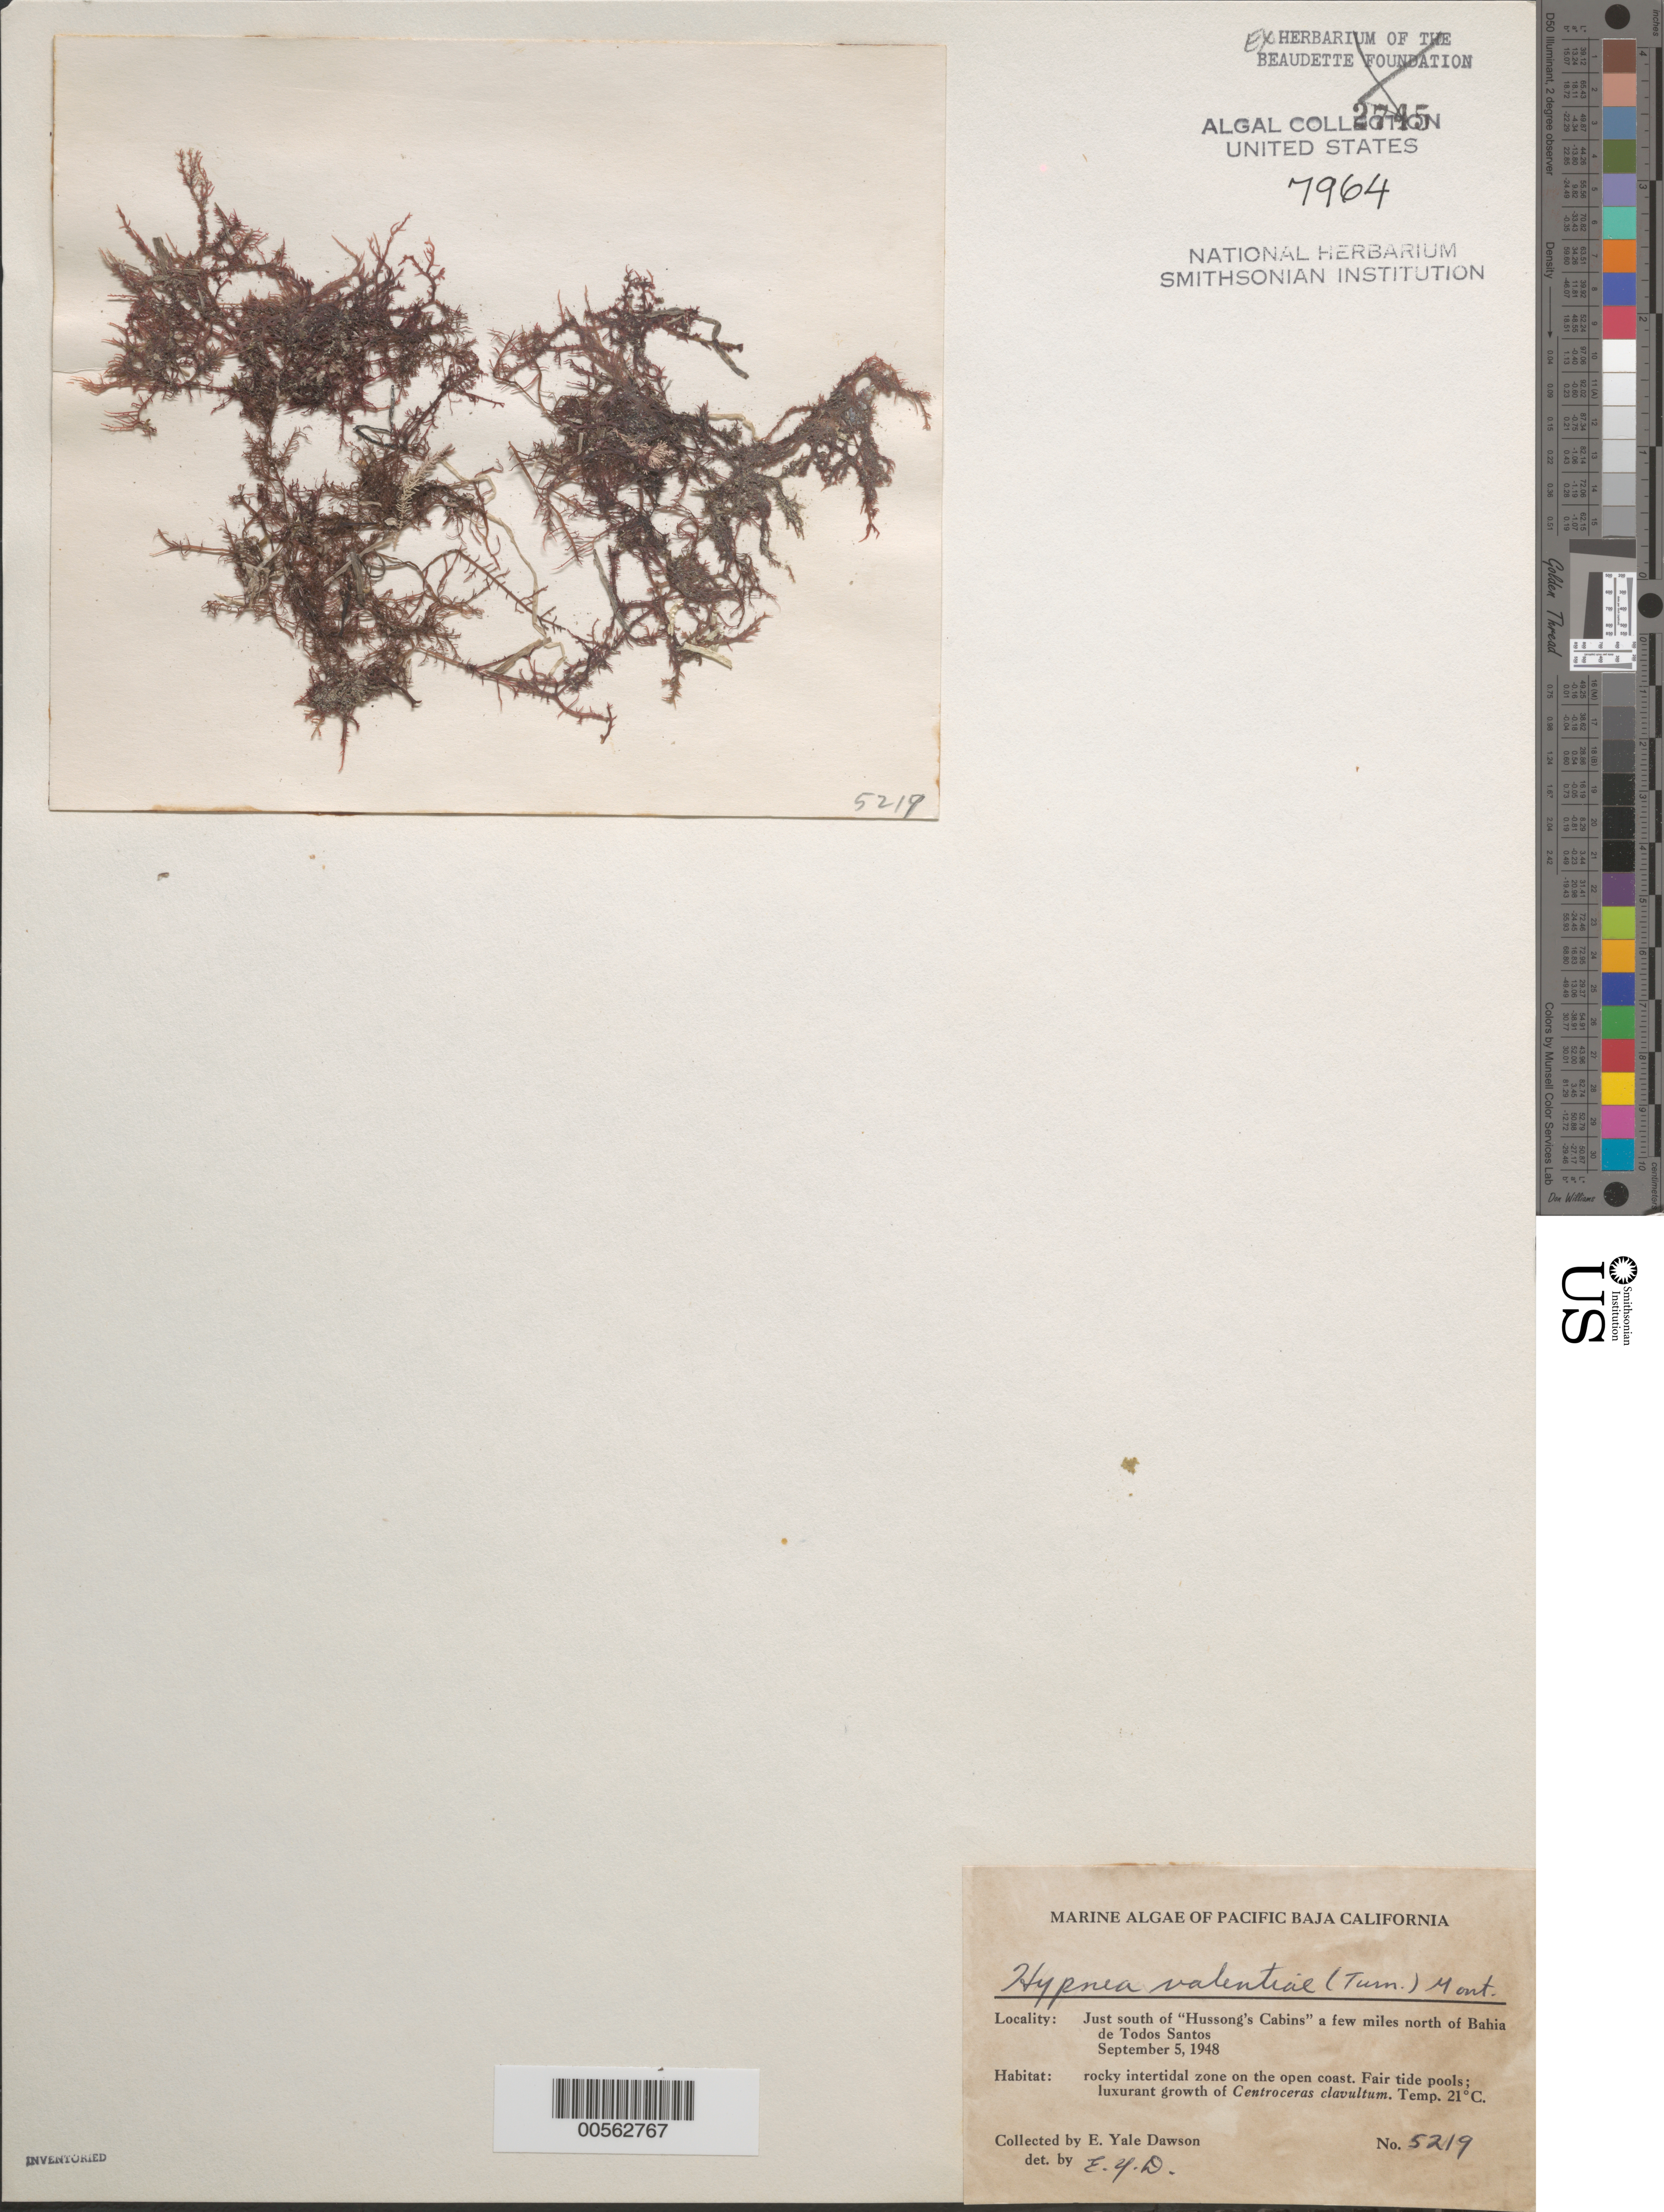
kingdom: Plantae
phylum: Rhodophyta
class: Florideophyceae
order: Gigartinales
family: Cystocloniaceae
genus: Hypnea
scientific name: Hypnea valentiae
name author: (Turner) Mont.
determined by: Dawson, E. Y.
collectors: W. Williams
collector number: EYD 5219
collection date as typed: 05 Sep 1948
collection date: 1948-09-05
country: Mexico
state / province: Baja California Sur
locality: Just south of Hussong's Cabins, north of Bahia de Todos Santos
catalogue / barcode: US 7964